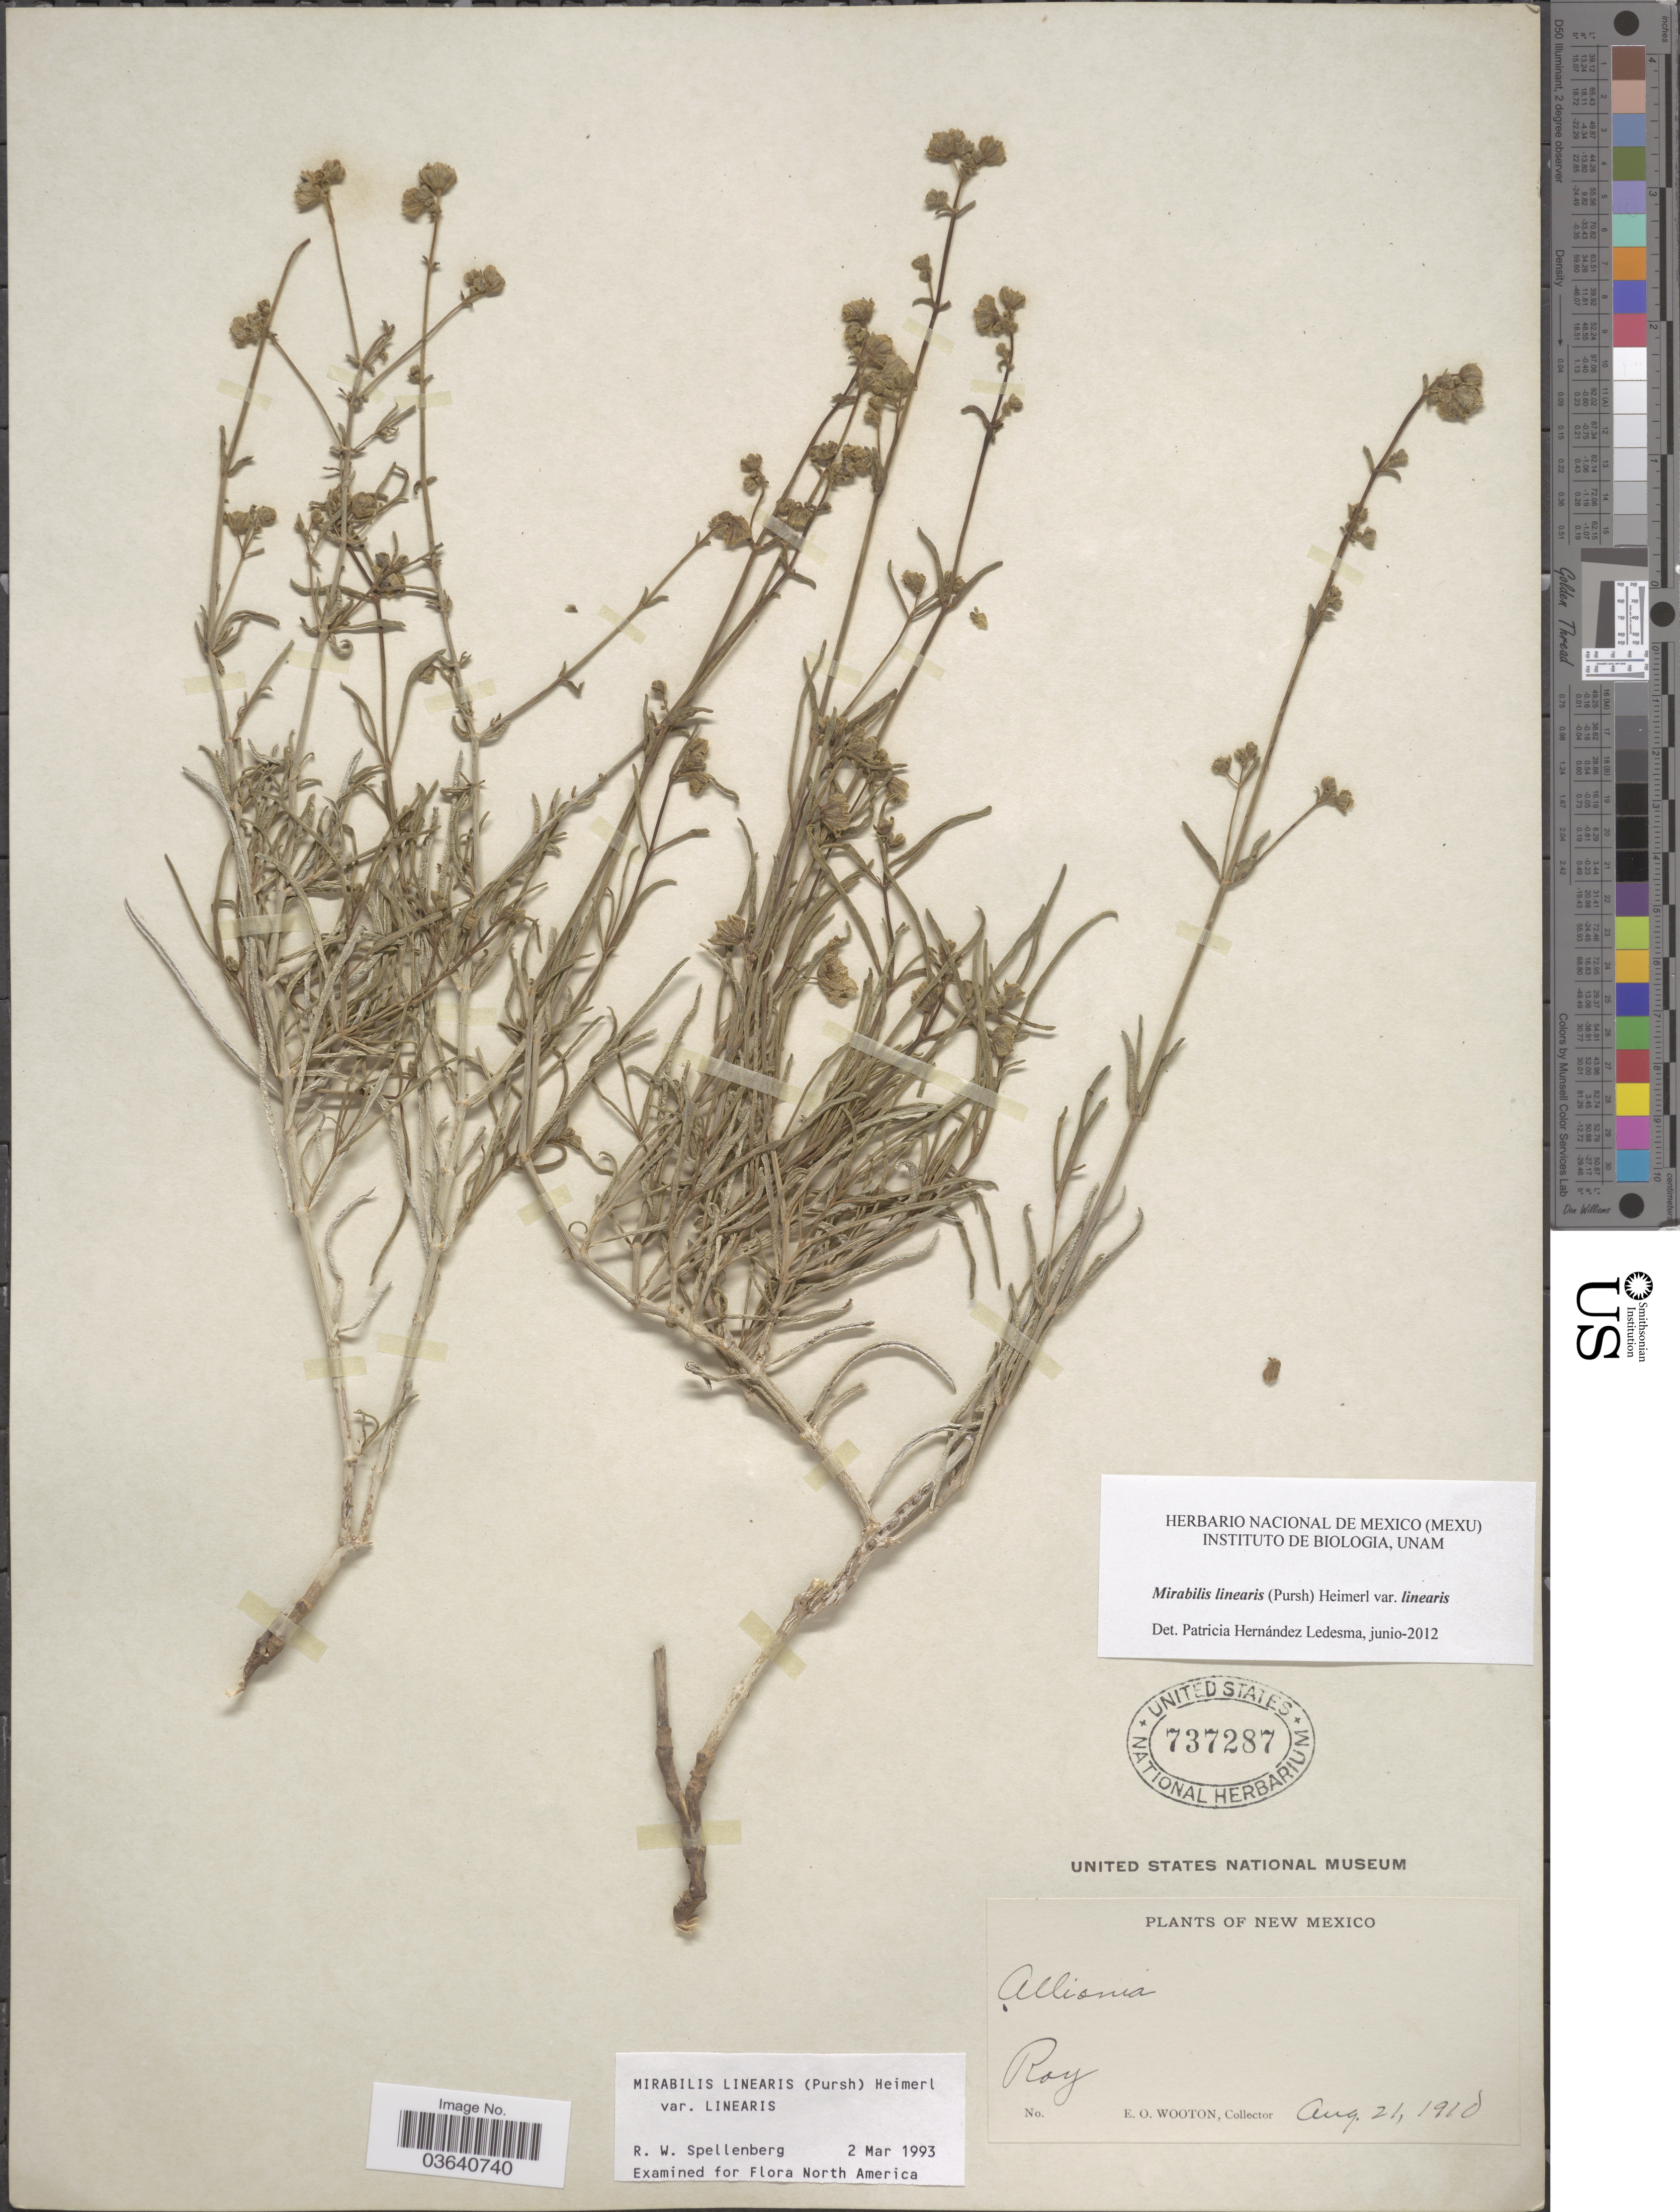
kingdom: Plantae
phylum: Tracheophyta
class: Magnoliopsida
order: Caryophyllales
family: Nyctaginaceae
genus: Mirabilis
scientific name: Mirabilis linearis var. linearis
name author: (Pursh) Heimerl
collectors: E. O. Wooton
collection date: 1910-08-21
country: United States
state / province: New Mexico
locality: Roy.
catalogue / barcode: US 737287